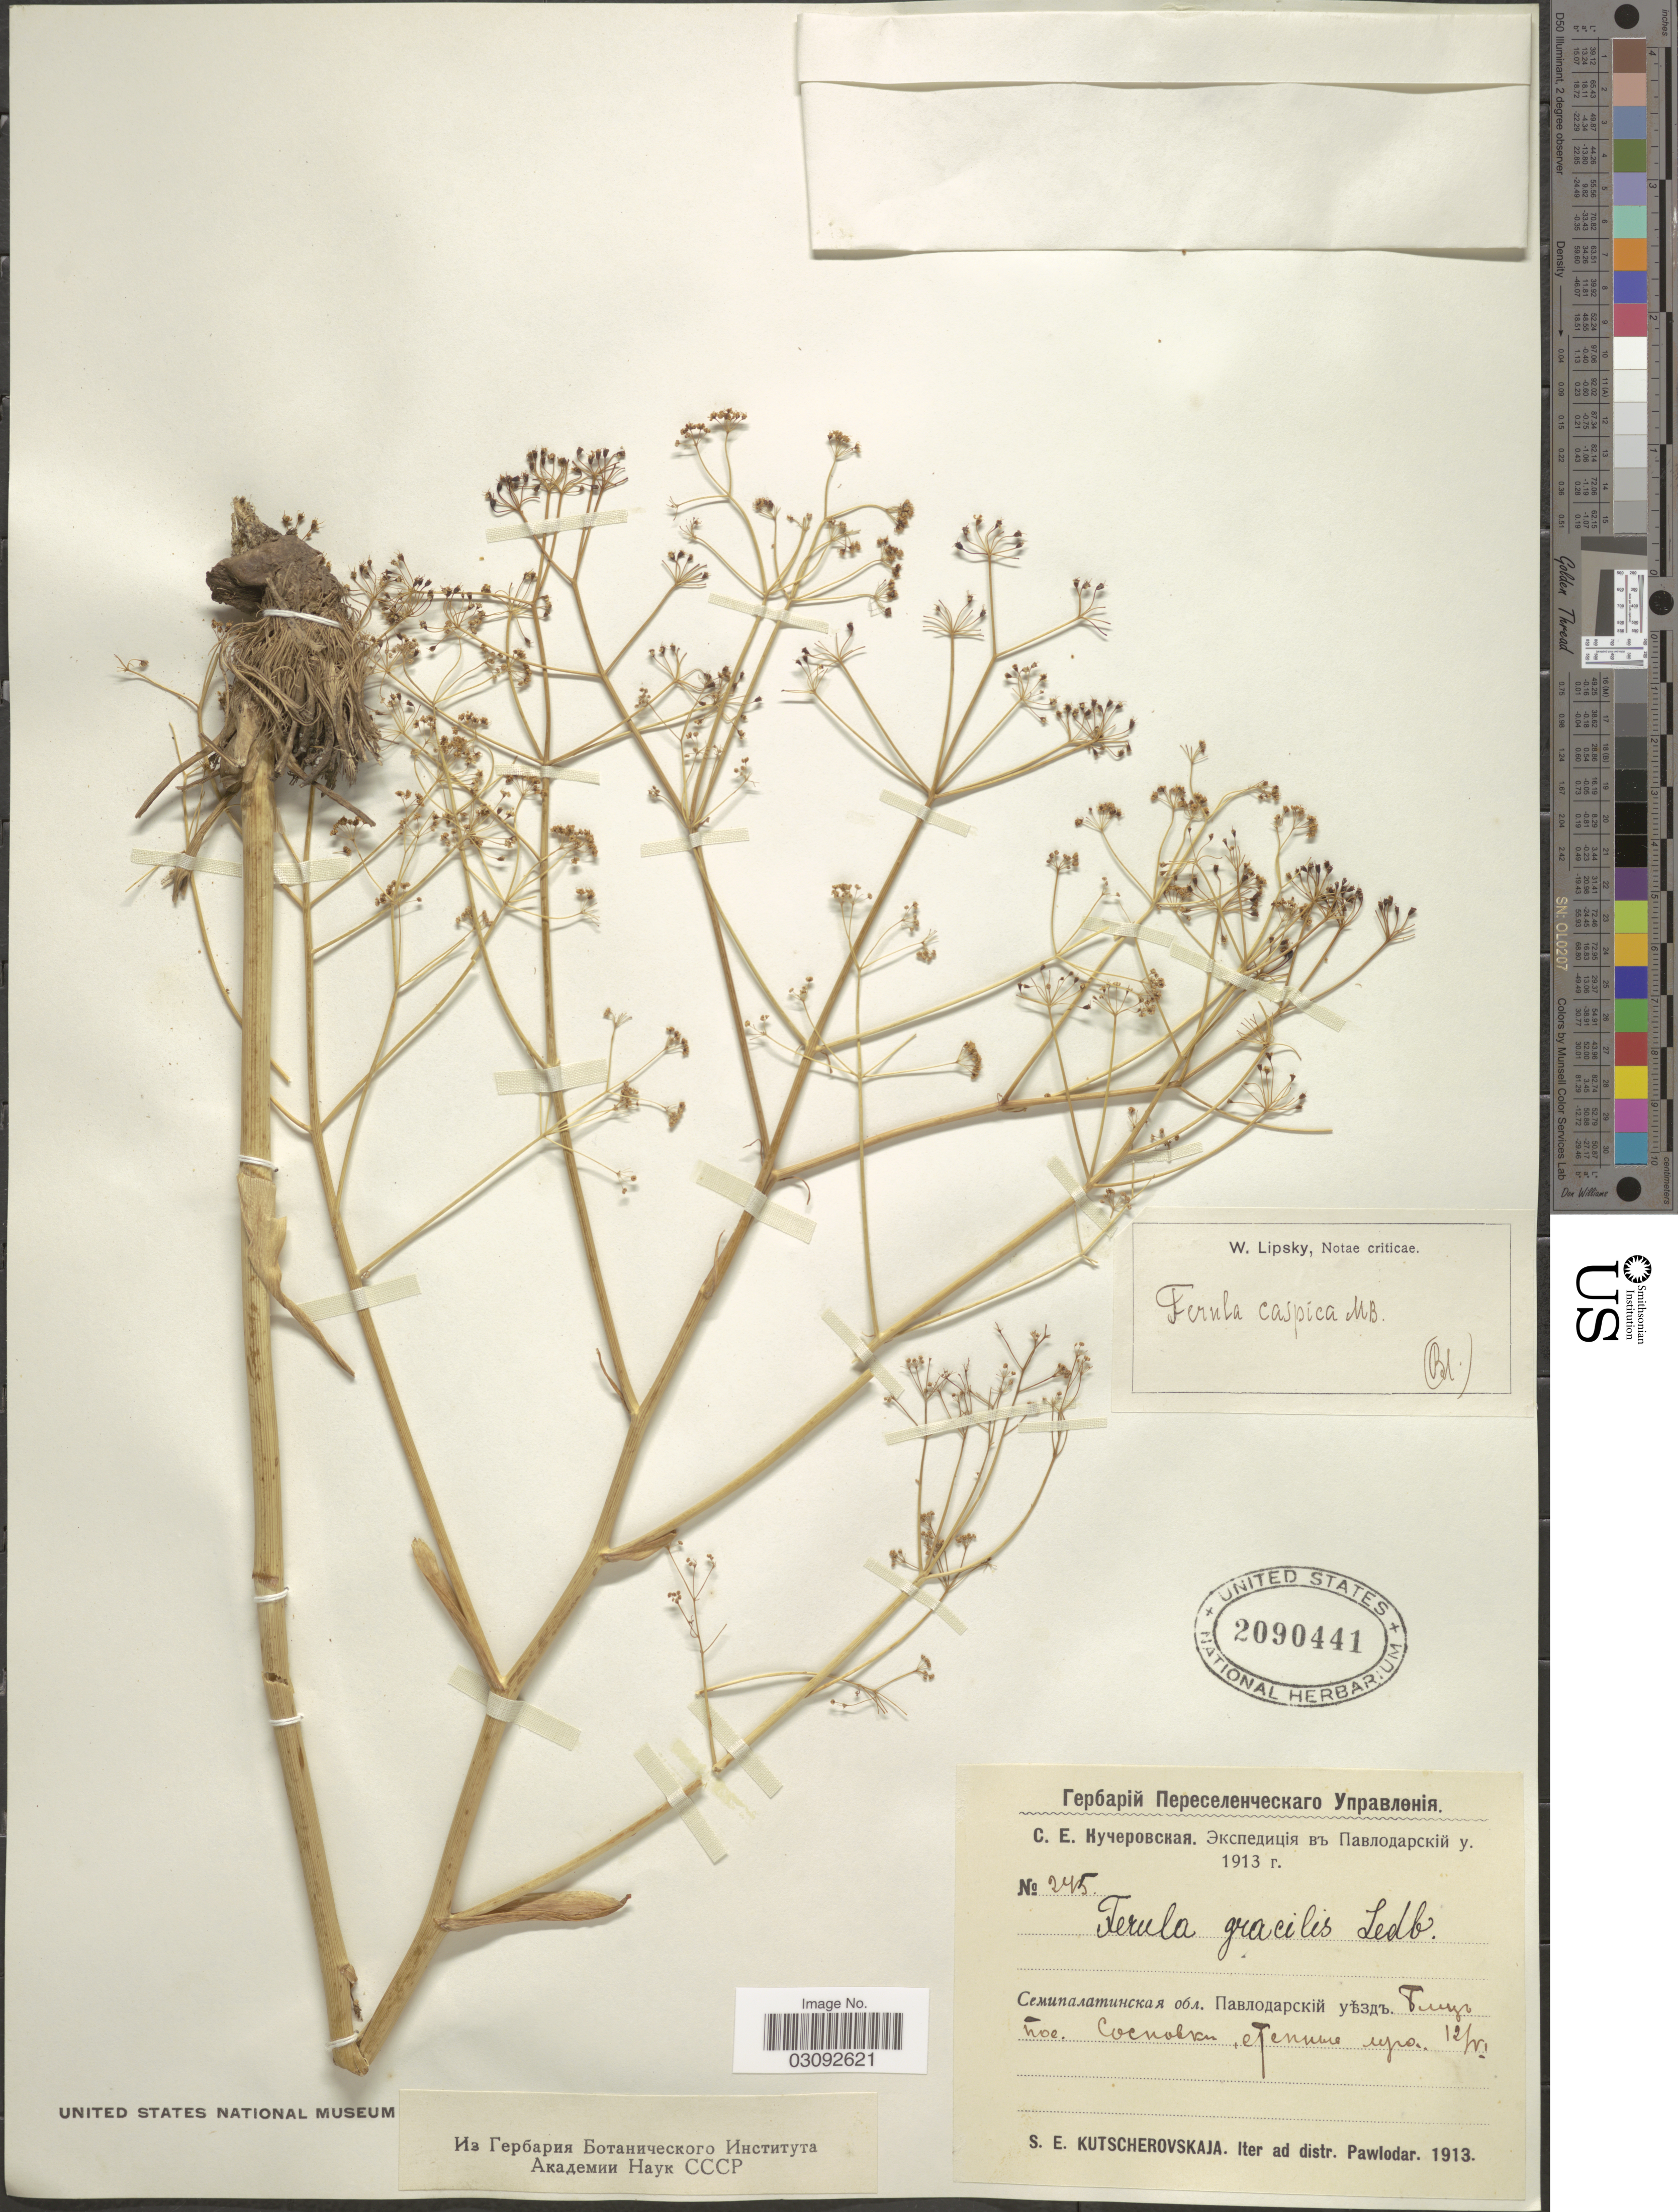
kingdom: Plantae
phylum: Tracheophyta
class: Magnoliopsida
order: Apiales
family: Apiaceae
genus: Ferula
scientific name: Ferula caspica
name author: M. Bieb.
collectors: S. Kutscherovskaja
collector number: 245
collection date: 1913-05-12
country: Kazakhstan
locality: Distr. Pawlodar. X.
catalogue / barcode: US 2090441